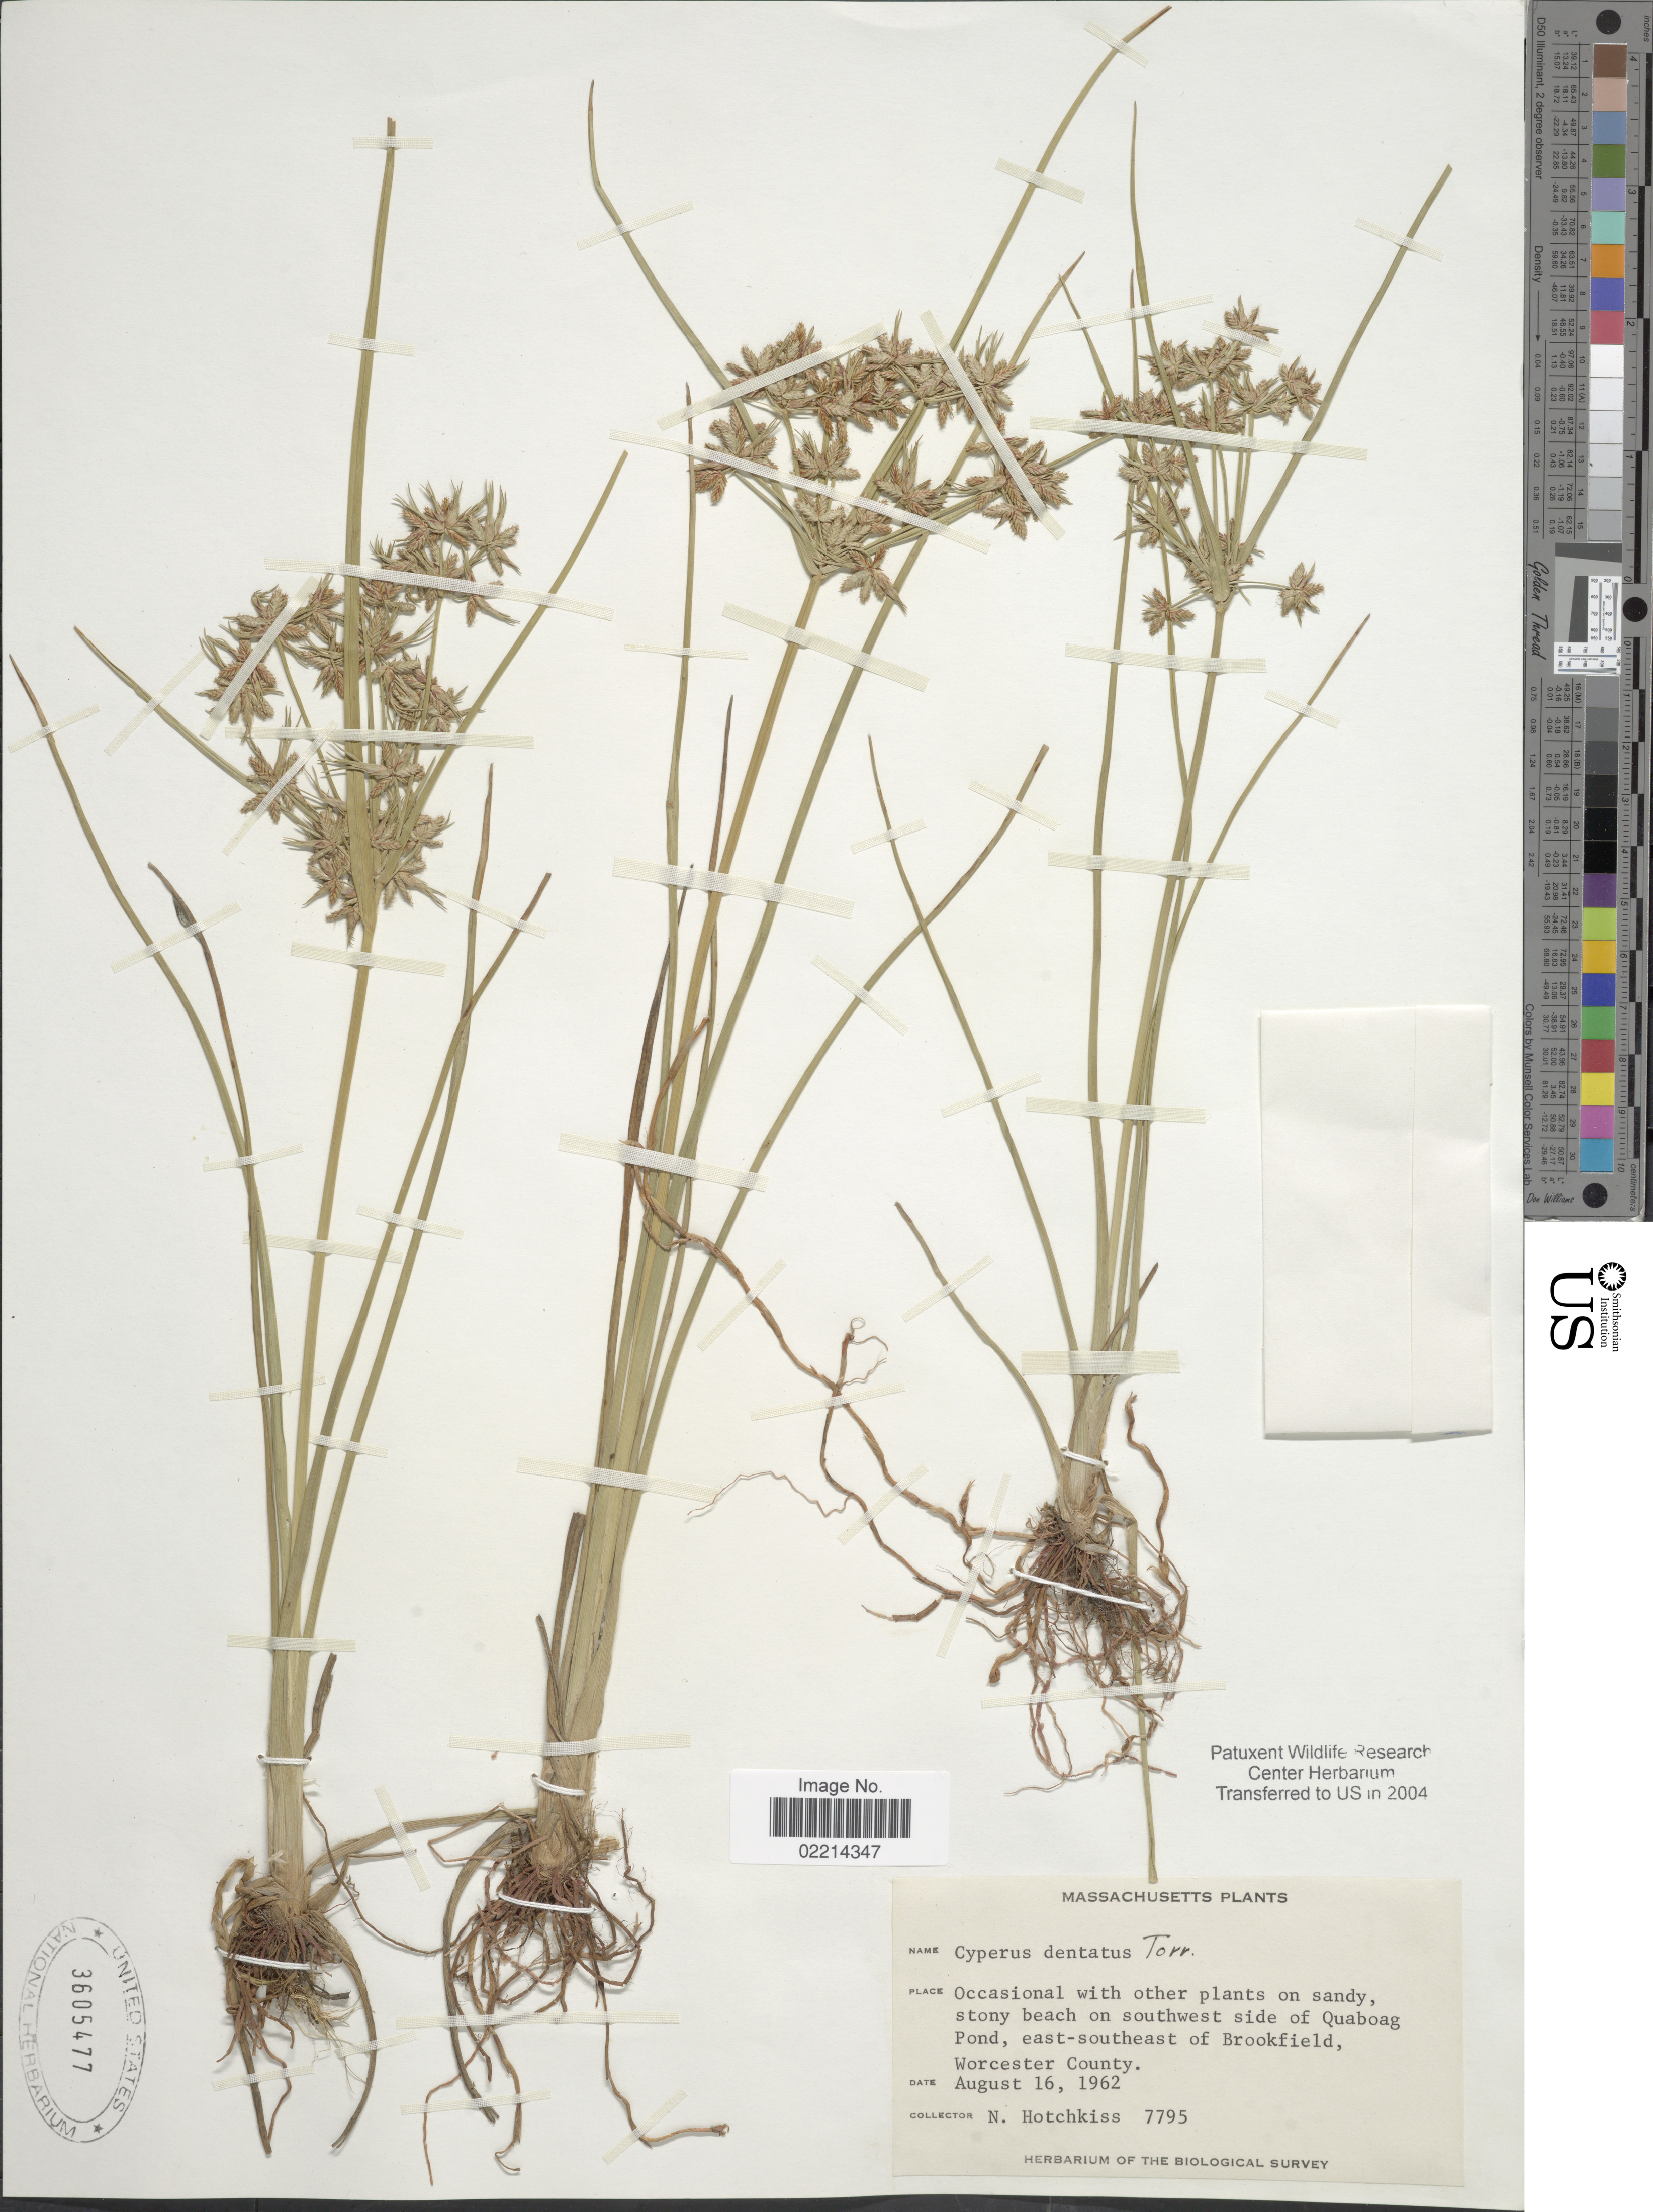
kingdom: Plantae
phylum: Tracheophyta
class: Liliopsida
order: Poales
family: Cyperaceae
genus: Cyperus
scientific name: Cyperus dentatus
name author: Torr.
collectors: N. Hotchkiss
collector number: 7795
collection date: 1962-08-16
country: United States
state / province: Massachusetts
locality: Occasional with other plants on sandy stony beach on southwest side of Quaboag Pond, east-southeast of Brookfield, Worcester County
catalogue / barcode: US 3605477